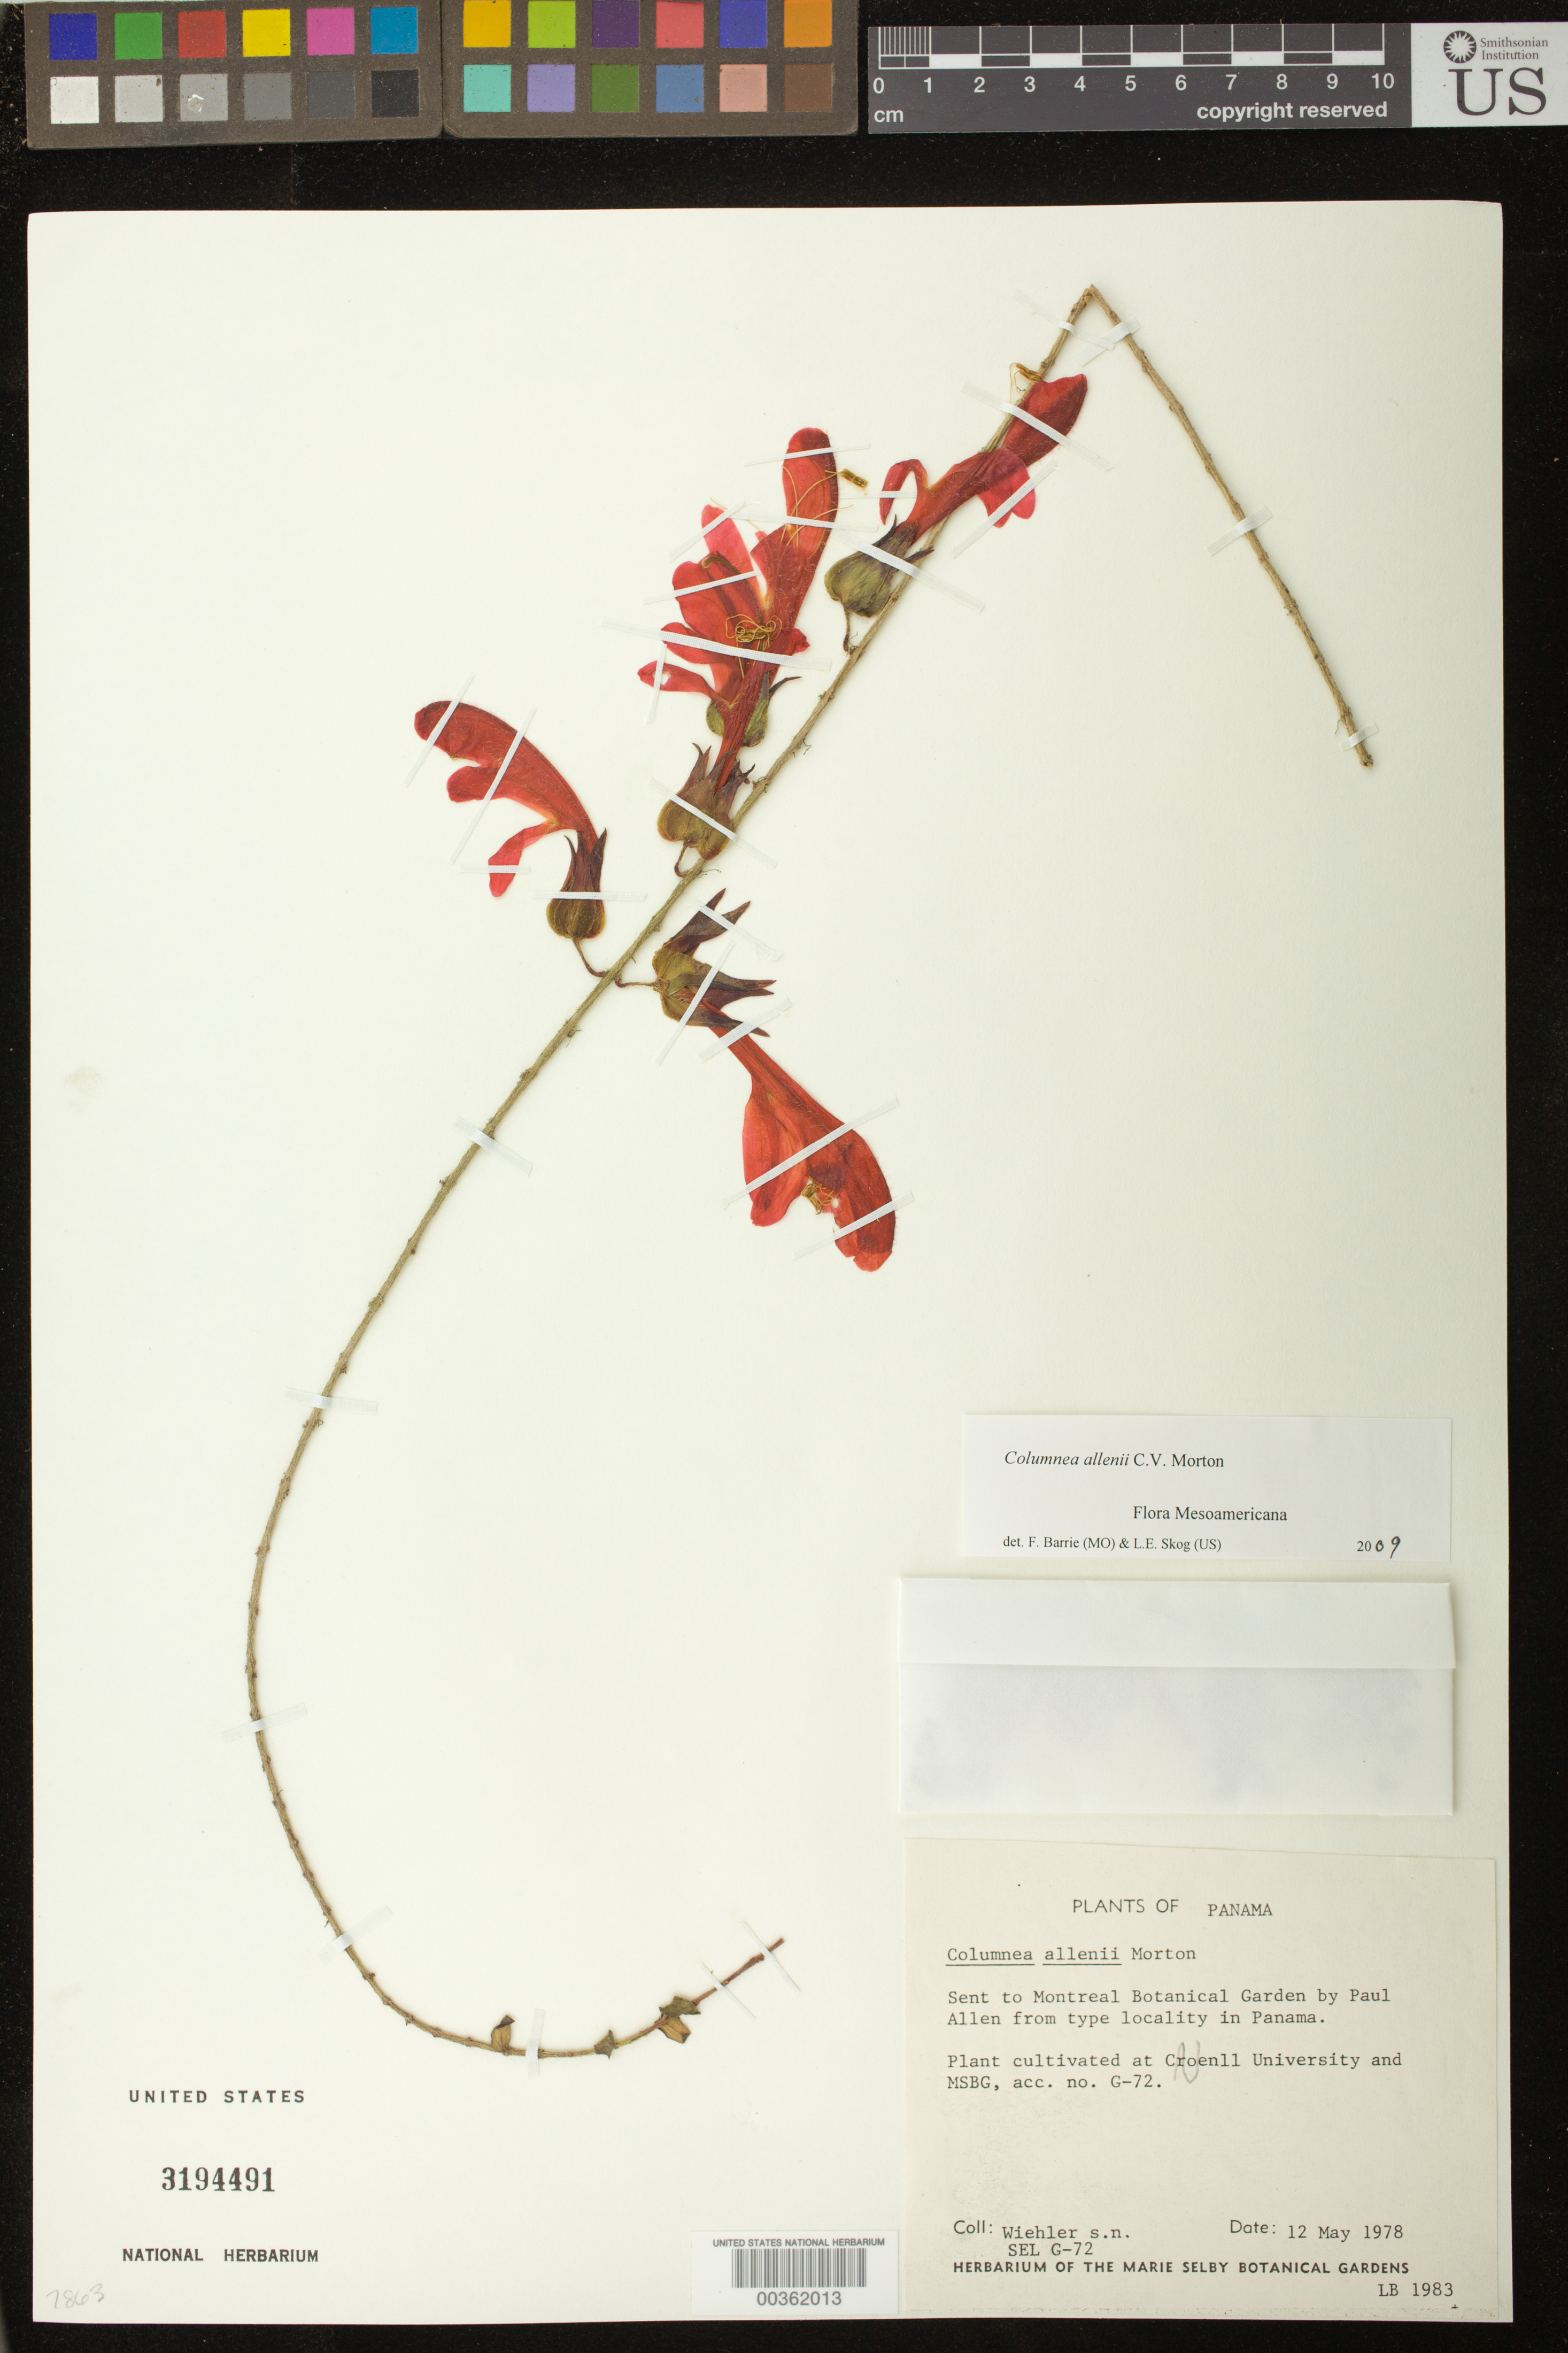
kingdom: Plantae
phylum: Tracheophyta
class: Magnoliopsida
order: Lamiales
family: Gesneriaceae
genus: Columnea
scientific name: Columnea allenii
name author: C.V. Morton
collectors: H. J. Wiehler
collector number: s.n. [G-72]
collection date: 1978-05-12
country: United States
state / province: Florida / New York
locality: Cultivated in Marie Selby Botanical Gardens greenhouses and Cornell University.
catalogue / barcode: US 3194491